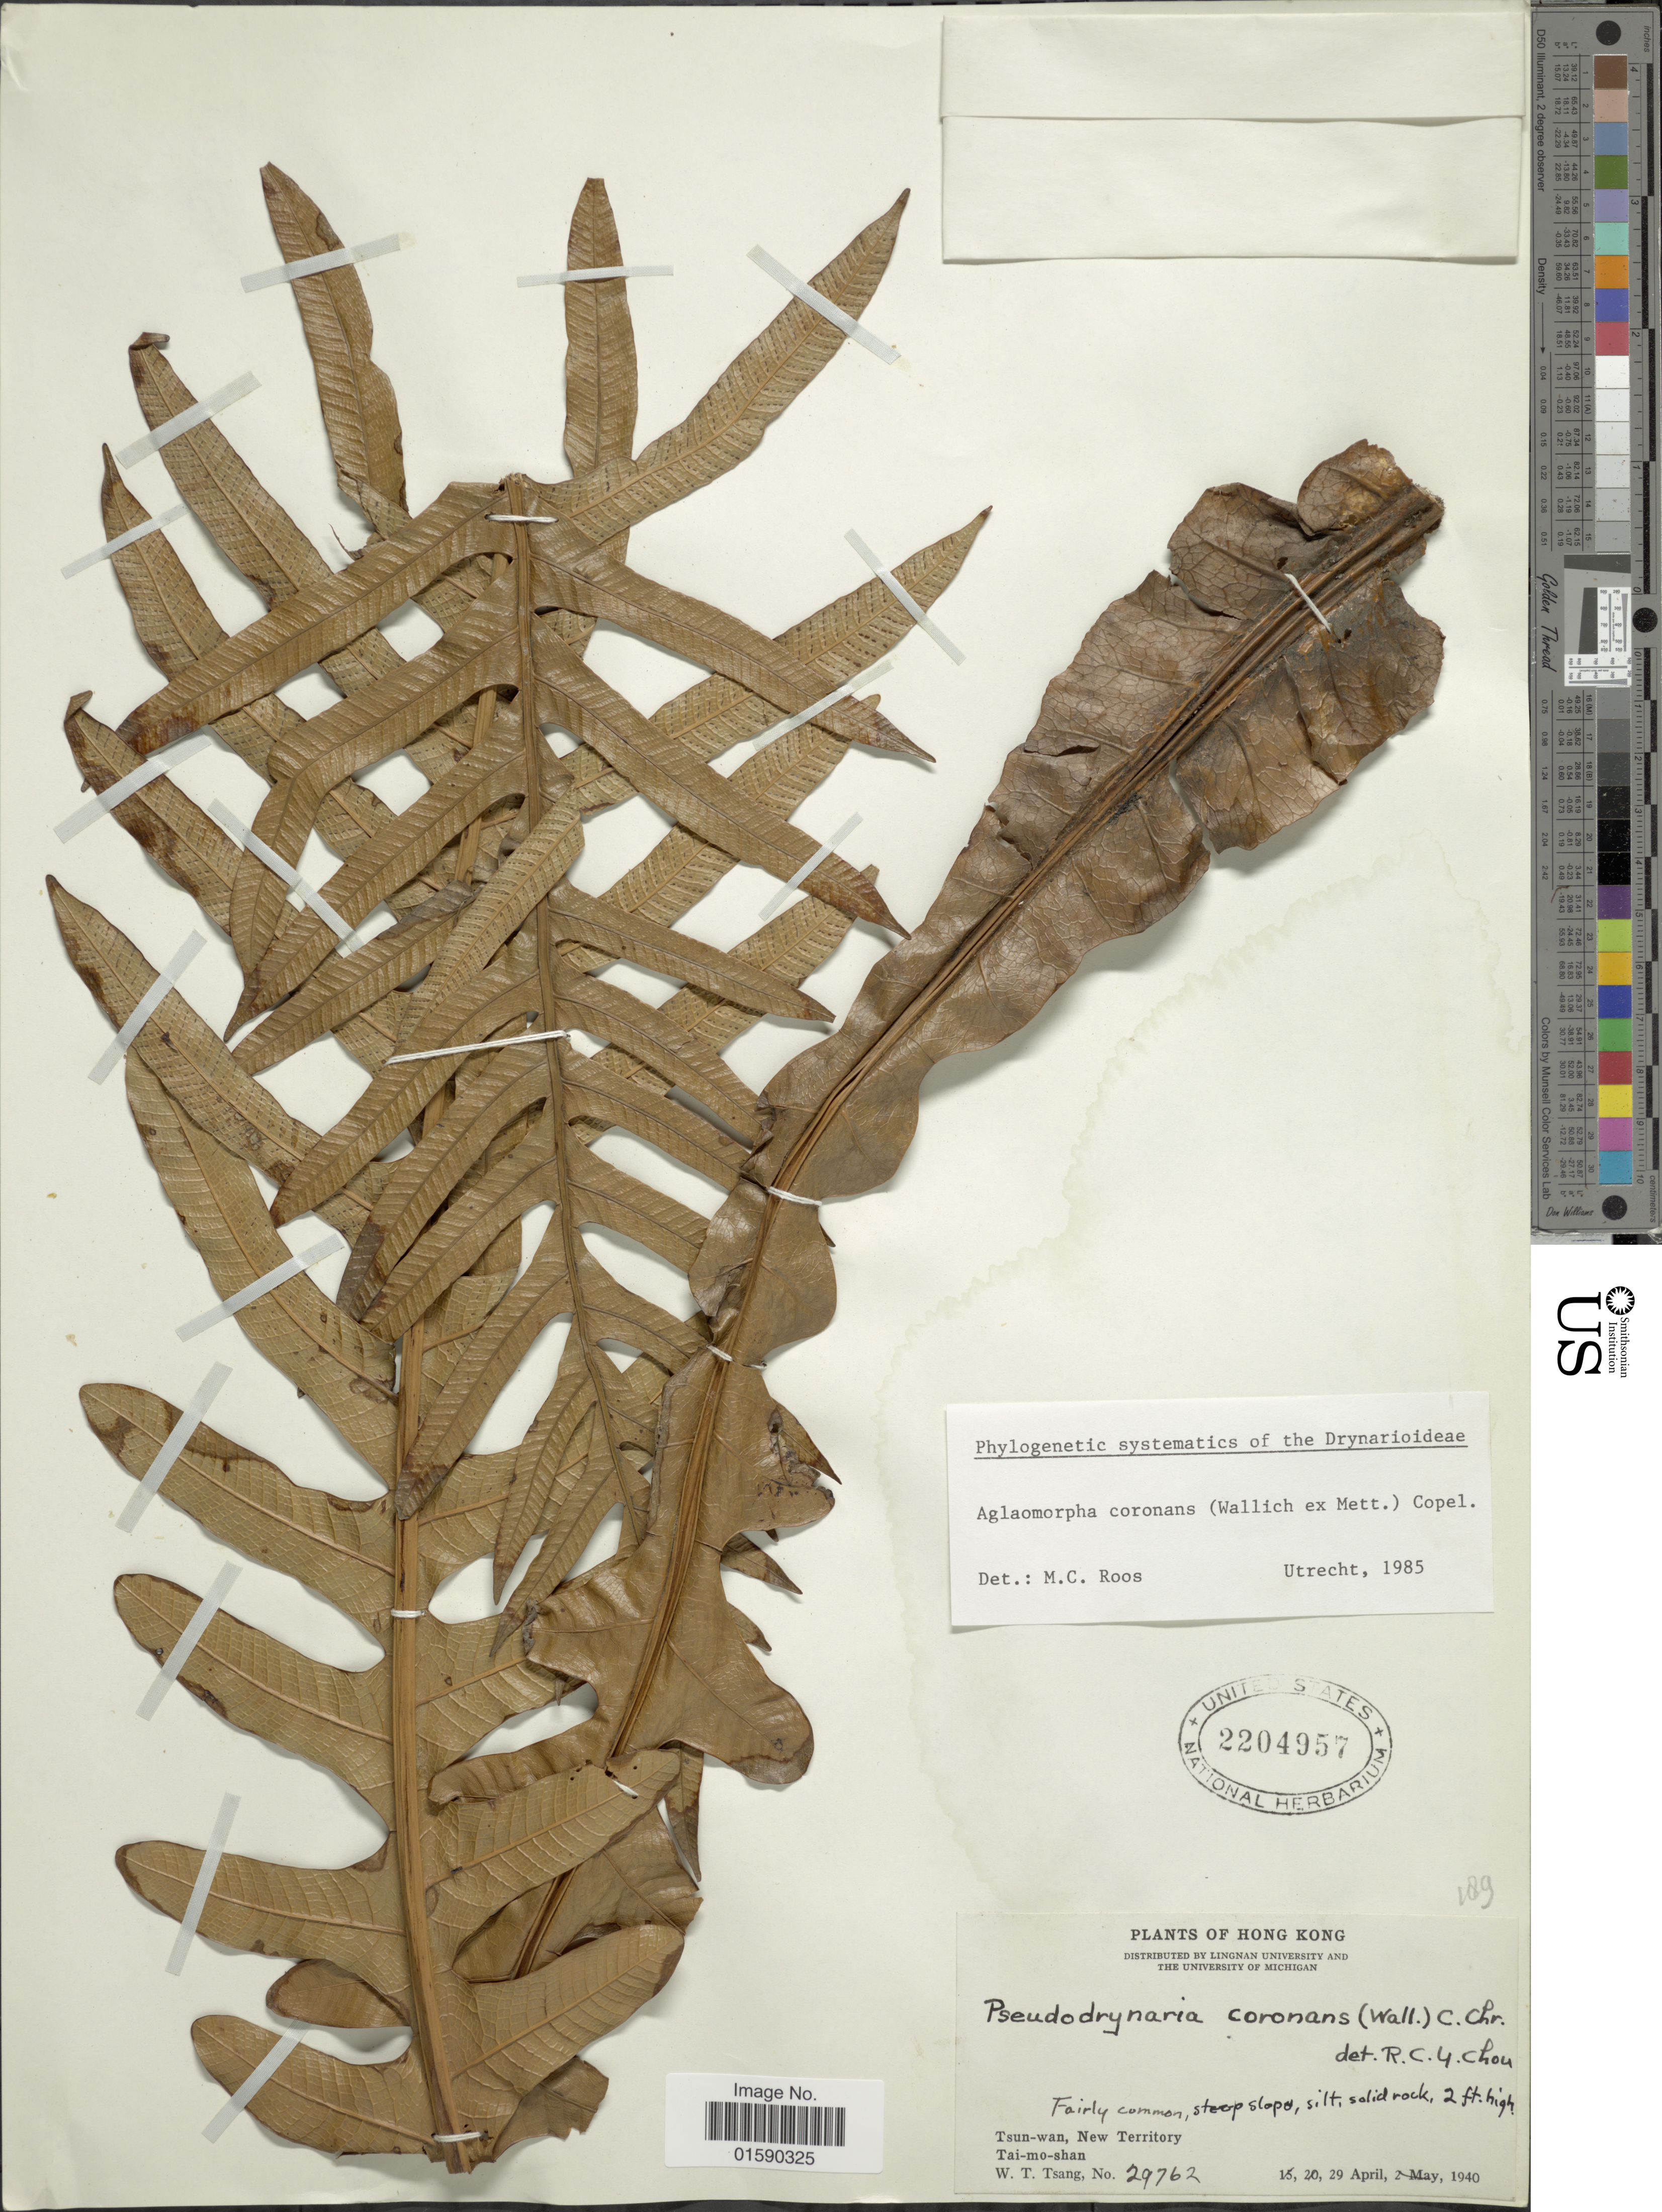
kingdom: Plantae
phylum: Tracheophyta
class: Polypodiopsida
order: Polypodiales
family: Polypodiaceae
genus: Aglaomorpha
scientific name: Aglaomorpha coronans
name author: (Wall. ex Mett.) Copel.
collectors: W. T. Tsang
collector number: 29762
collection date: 1940-04-29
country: China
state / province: Hong Kong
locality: Hong Kong, Tsun-wan, New Territory, Tai-mo-shan.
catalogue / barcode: US 2204957